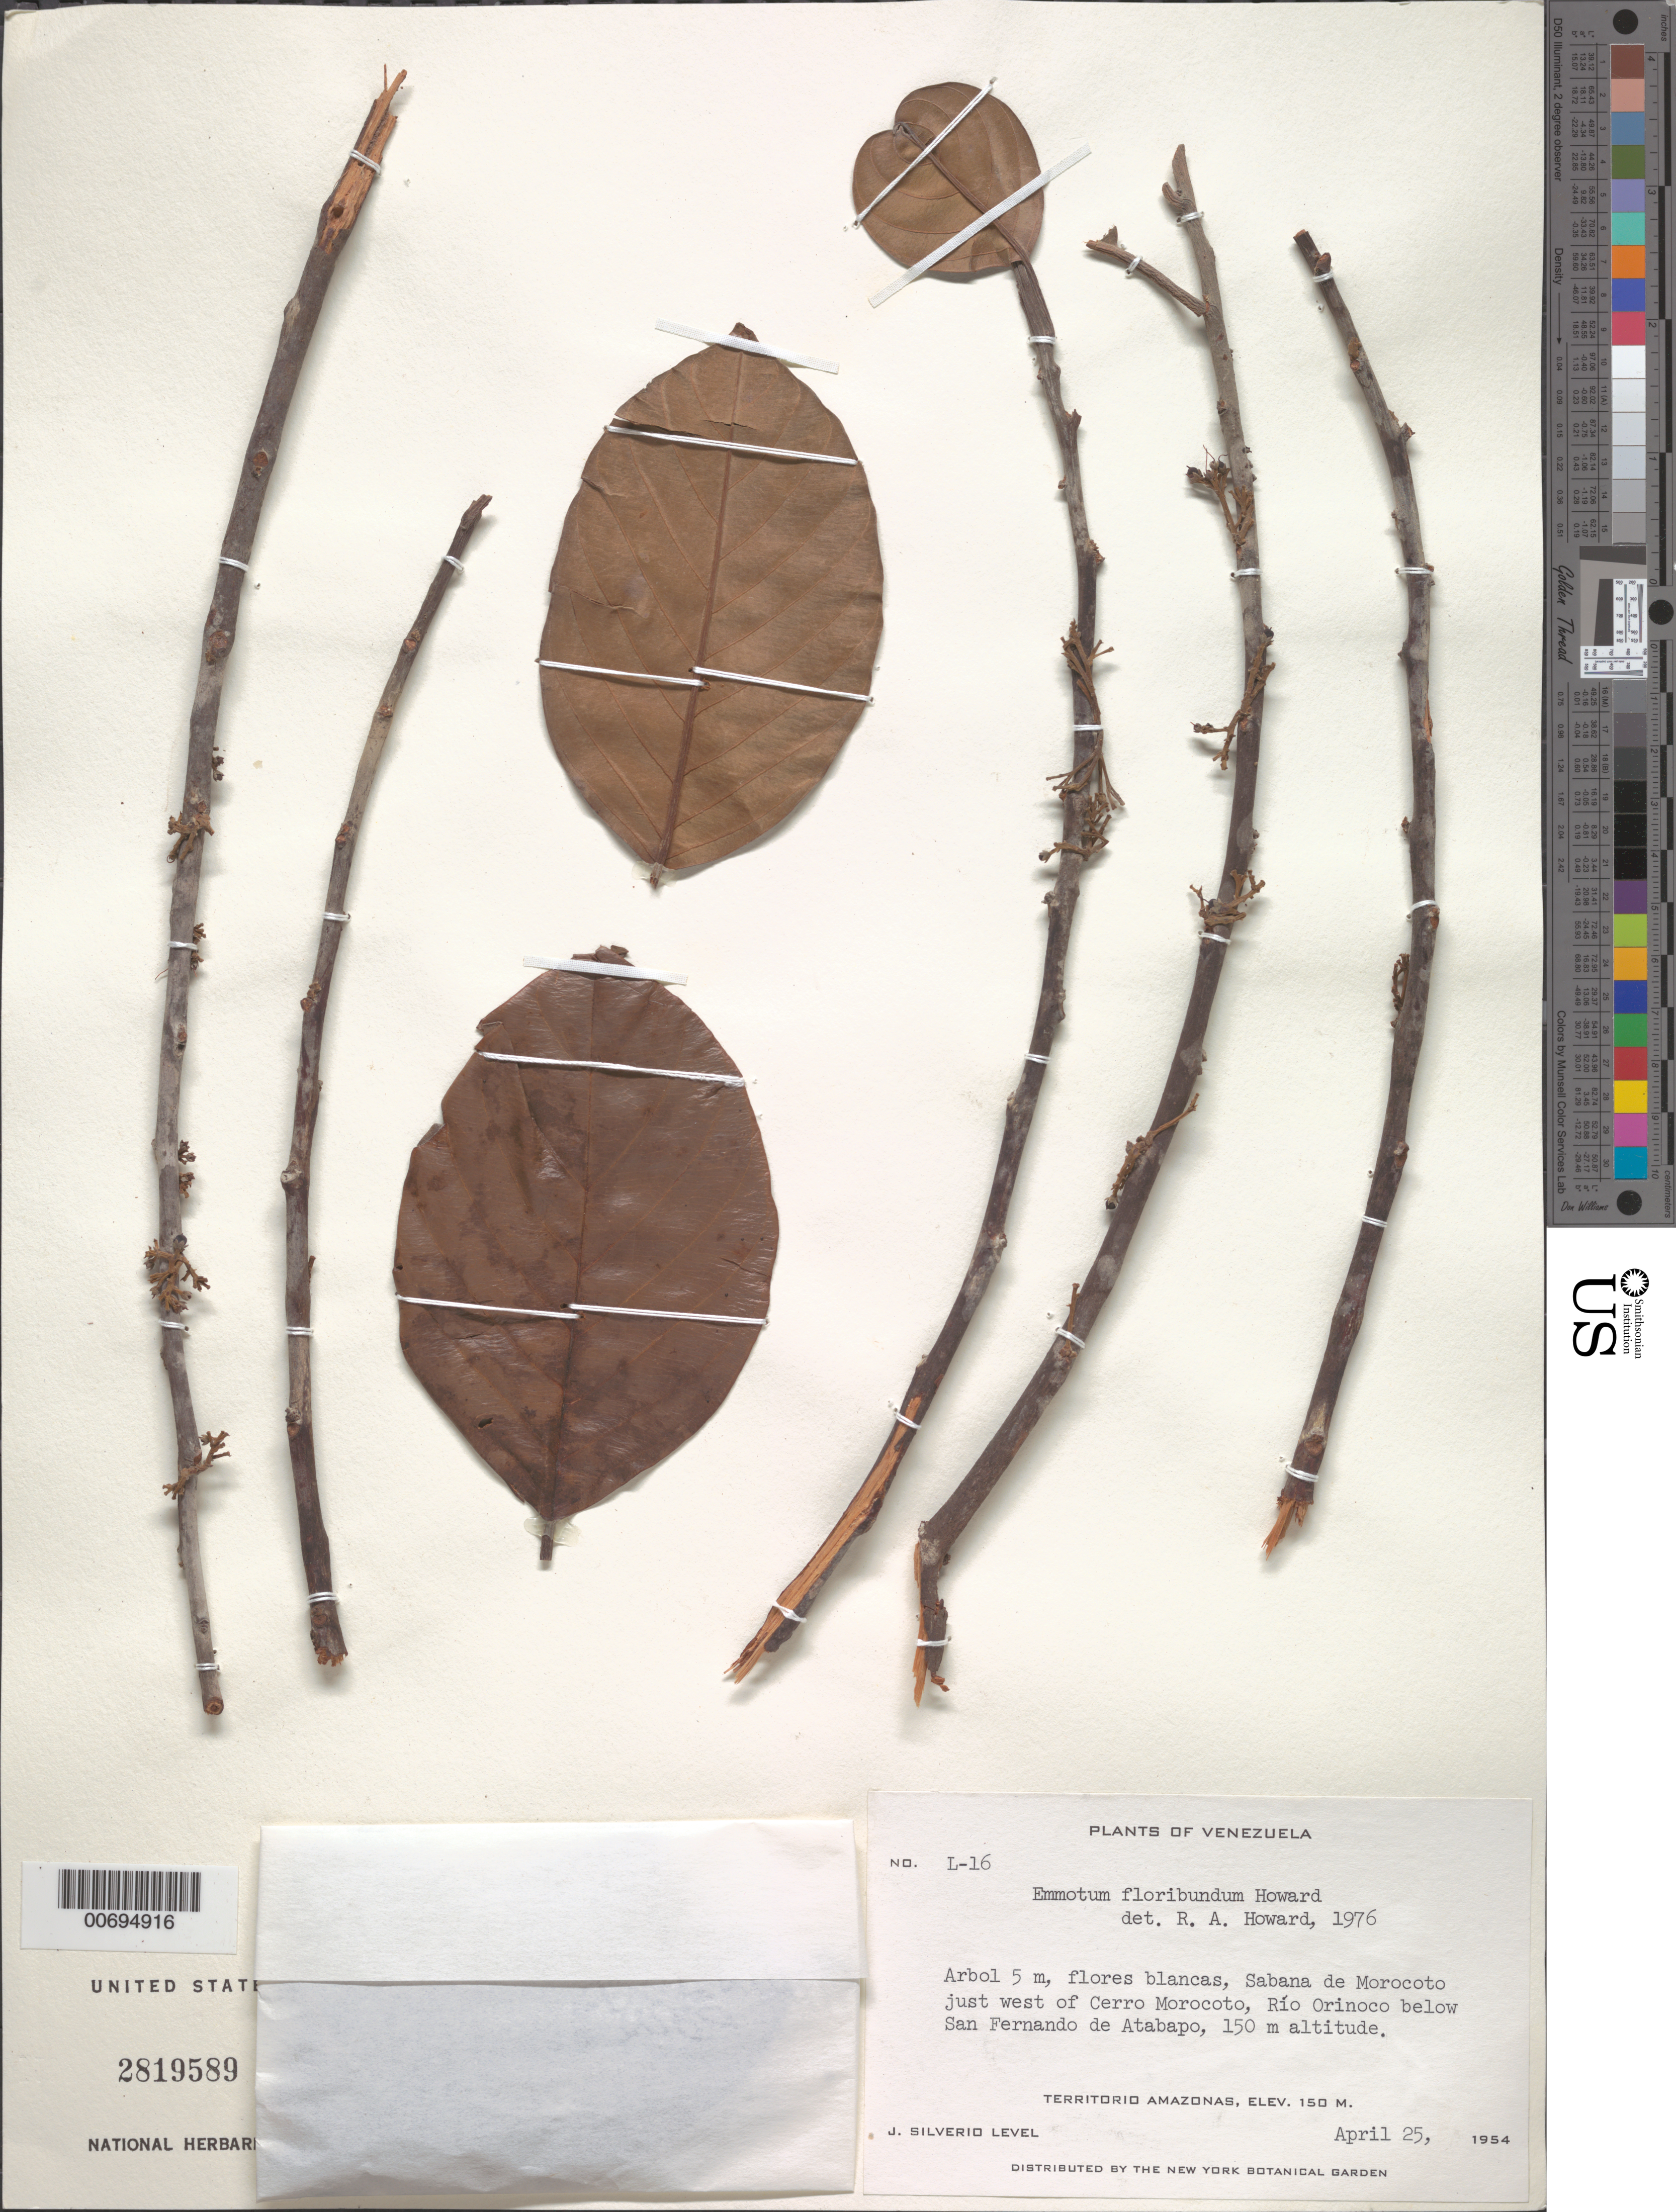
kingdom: Plantae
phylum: Tracheophyta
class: Magnoliopsida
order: Metteniusales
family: Metteniusaceae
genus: Emmotum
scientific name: Emmotum floribundum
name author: R.A. Howard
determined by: Howard, R. A.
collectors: J. Silverio L.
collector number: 16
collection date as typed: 25-Apr-54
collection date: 1954-04-25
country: Venezuela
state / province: Amazonas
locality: Río Orinoco, Sabana de Morocoto, W of Cerro Morocoto, below San Fernando de Atabapo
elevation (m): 150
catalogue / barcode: US 2819589